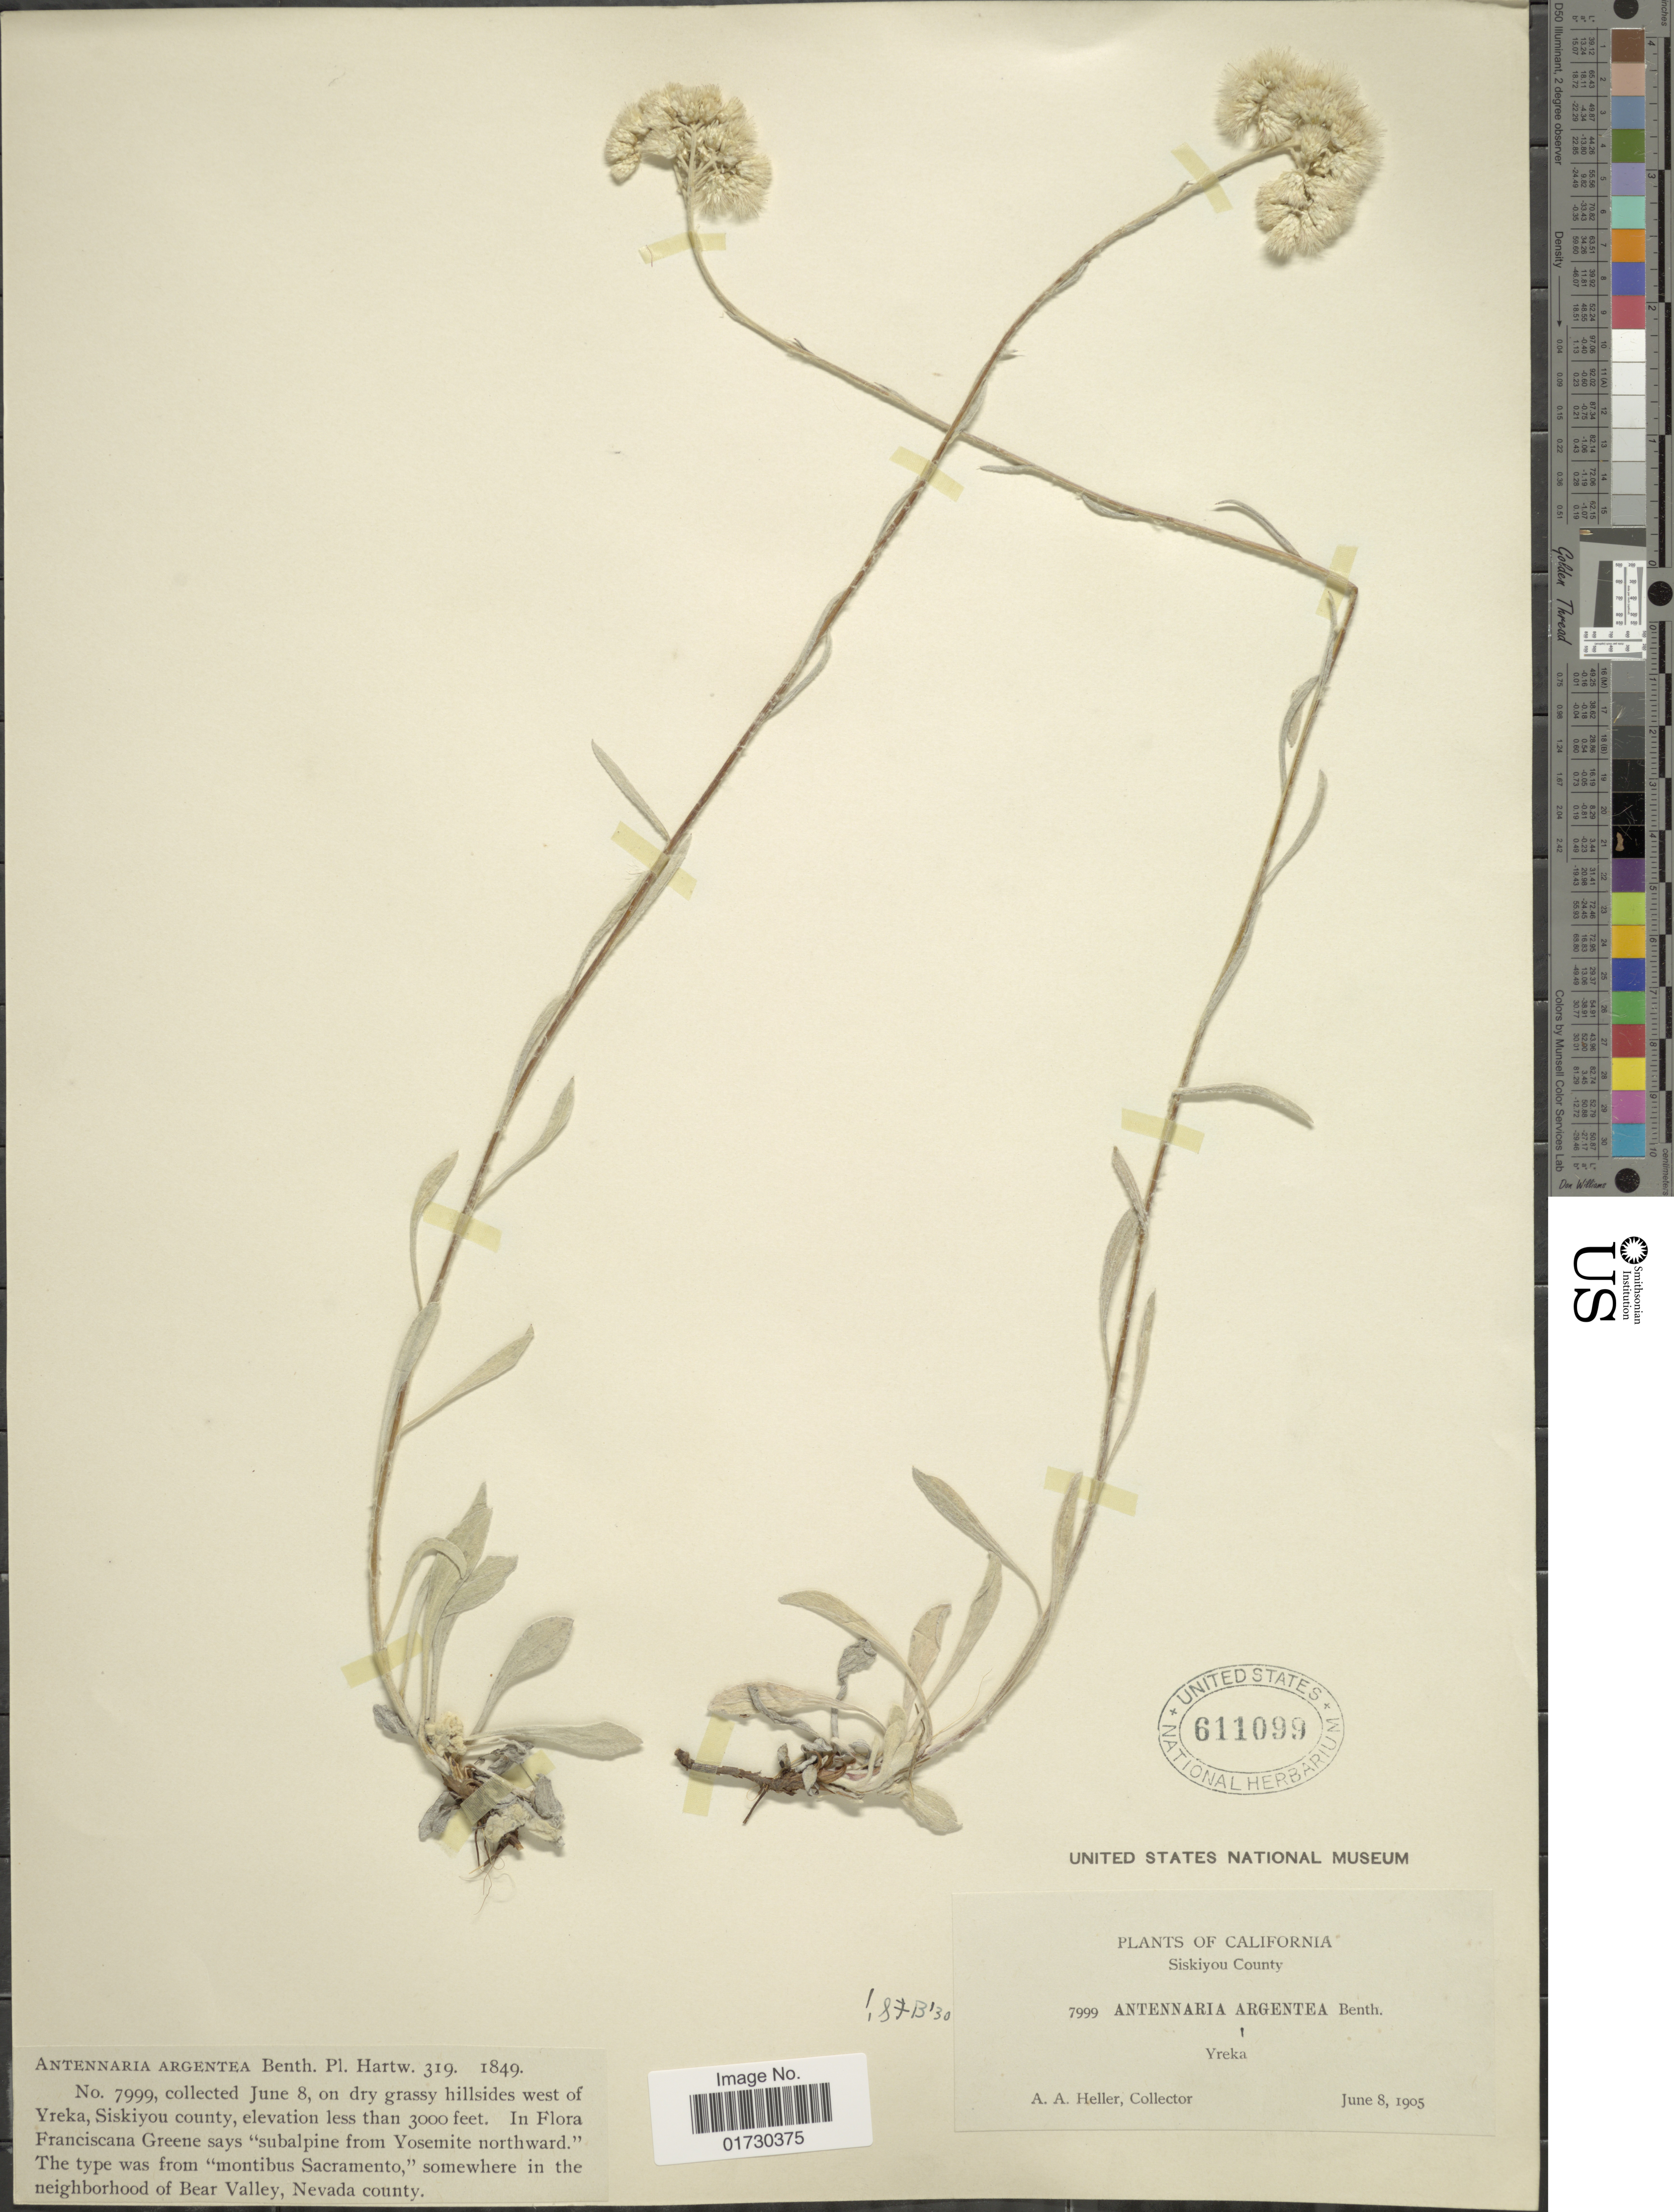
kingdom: Plantae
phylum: Tracheophyta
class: Magnoliopsida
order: Asterales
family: Asteraceae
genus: Antennaria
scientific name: Antennaria argentea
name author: Benth.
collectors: A. A. Heller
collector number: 7999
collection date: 1905-06-08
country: United States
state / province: California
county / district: Siskiyou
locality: Siskiyou County, Yreka, In the neighborhood of Bear Valley, Nevada county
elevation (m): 914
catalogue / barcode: US 611099